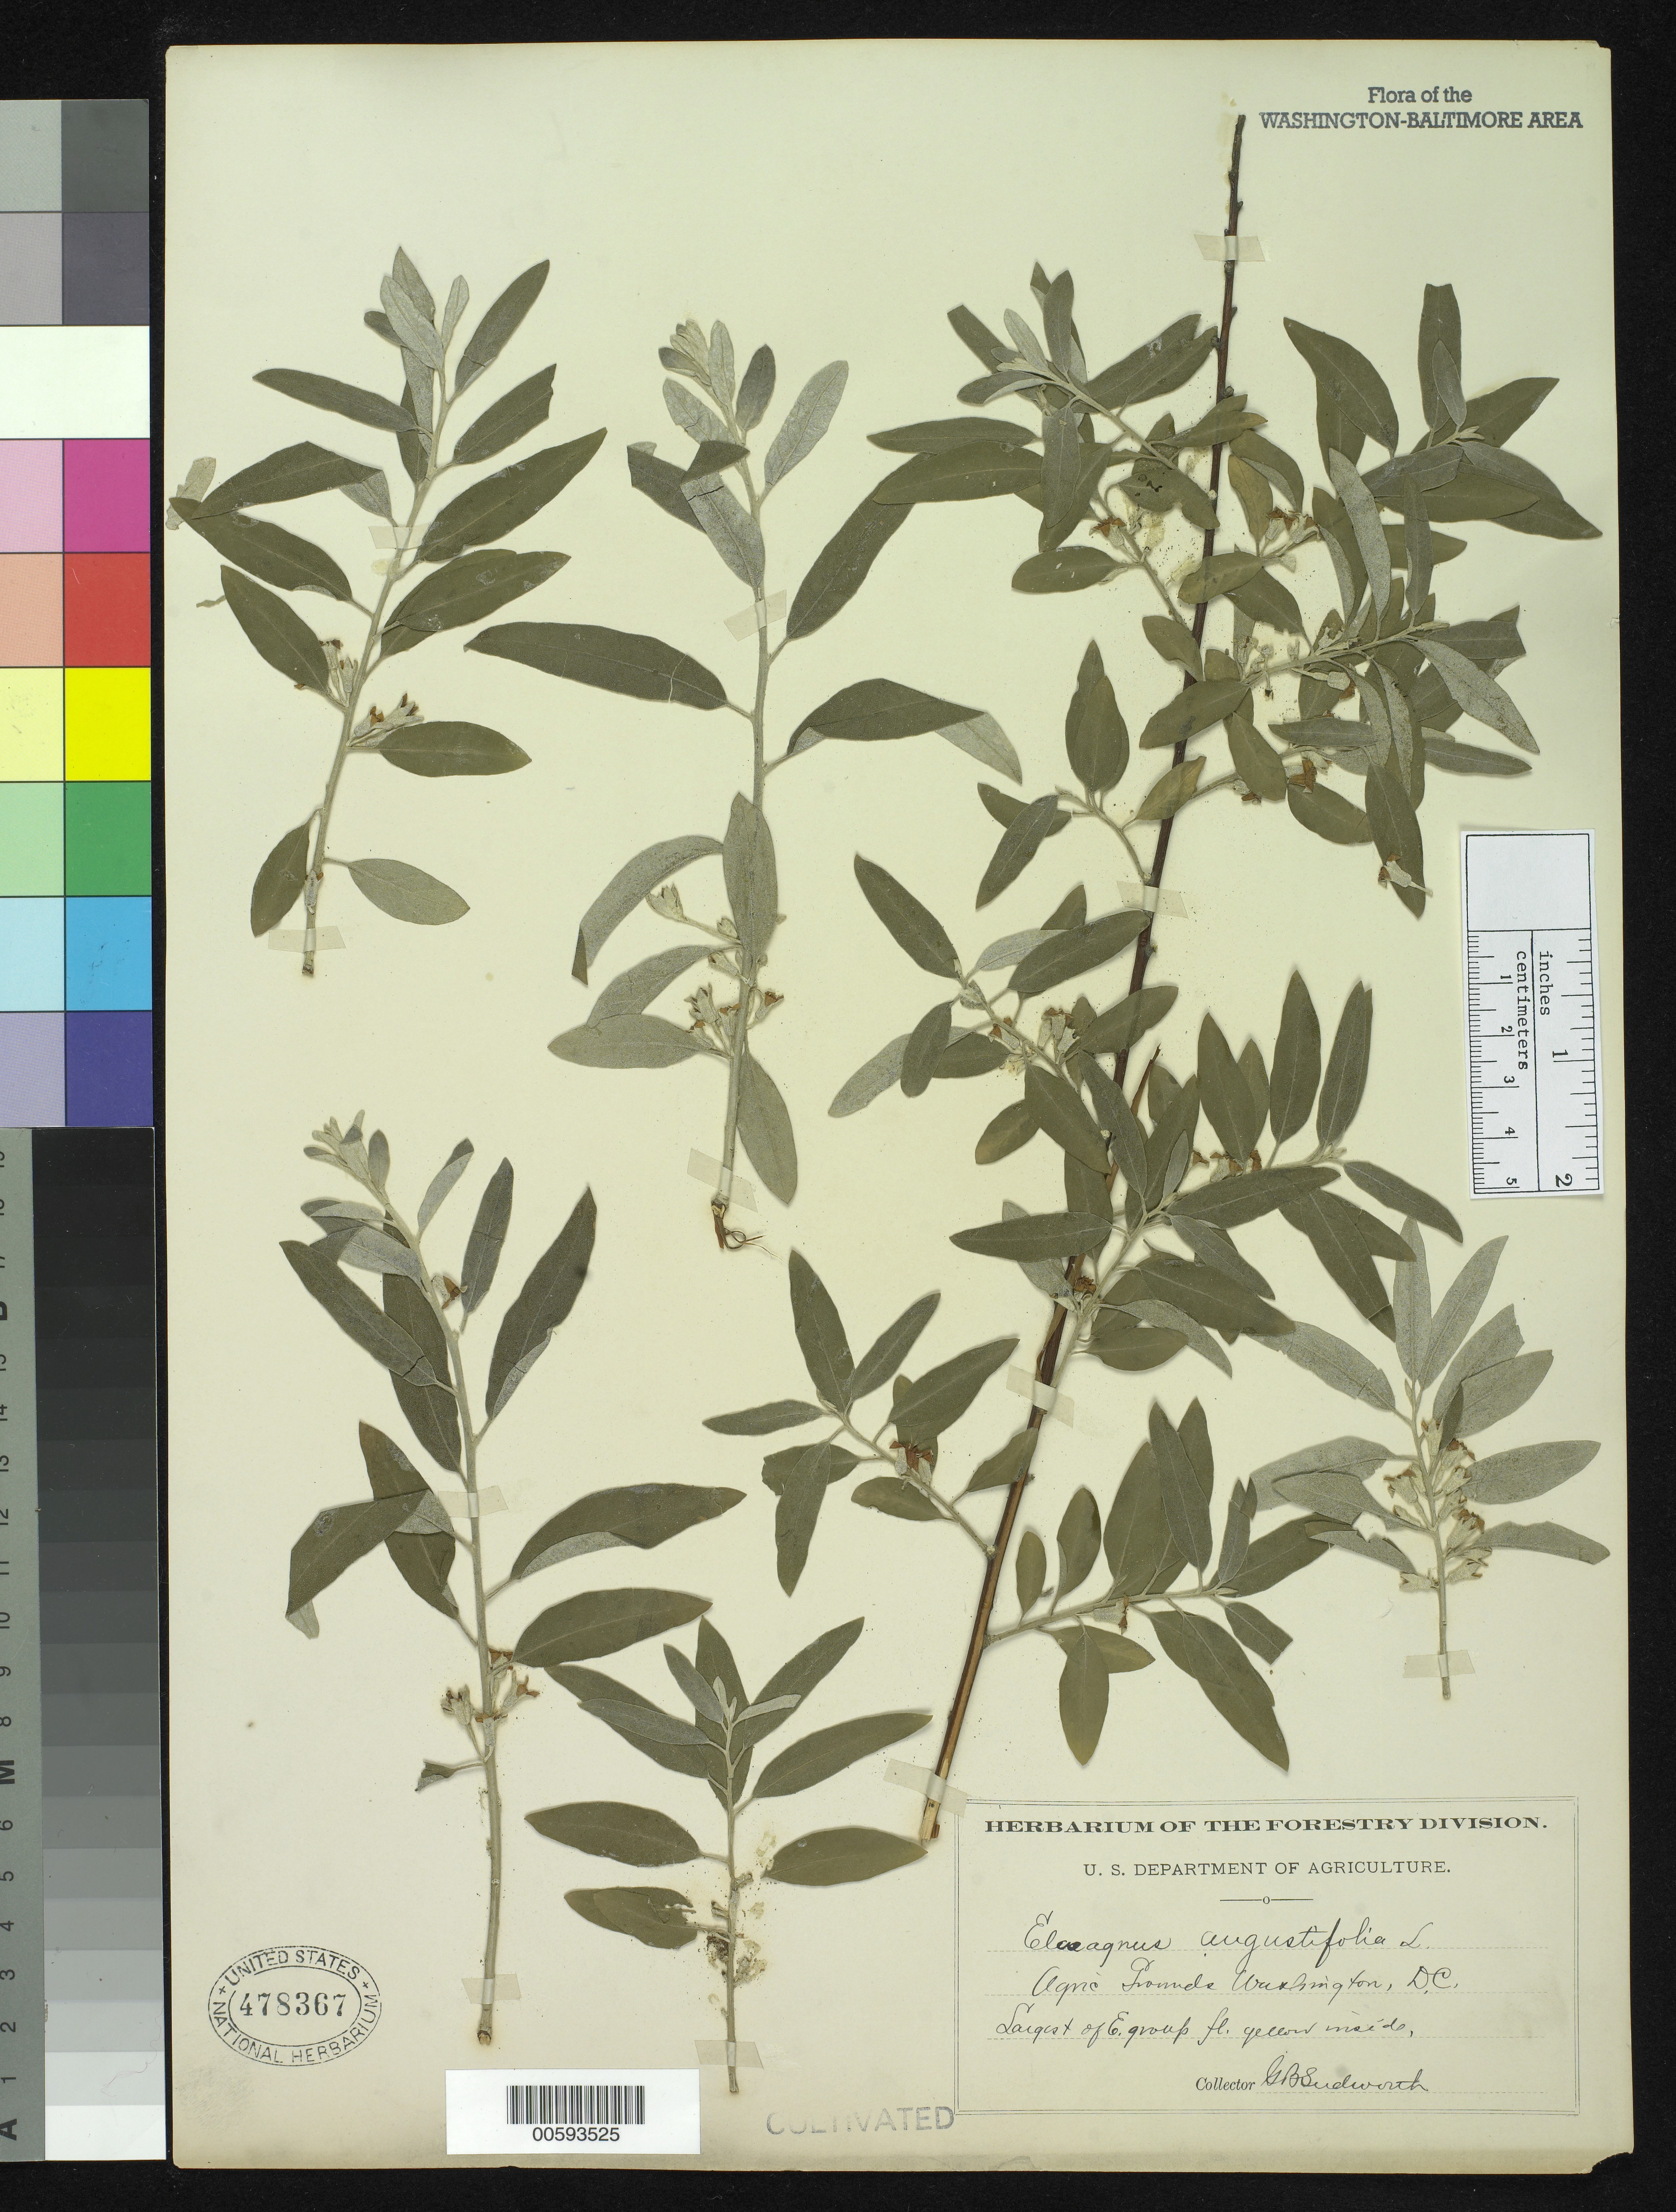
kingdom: Plantae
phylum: Tracheophyta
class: Magnoliopsida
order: Rosales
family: Elaeagnaceae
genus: Elaeagnus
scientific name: Elaeagnus angustifolia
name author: L.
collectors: G. B. Sudworth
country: United States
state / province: District of Columbia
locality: Department of Agriculture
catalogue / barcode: US 478367